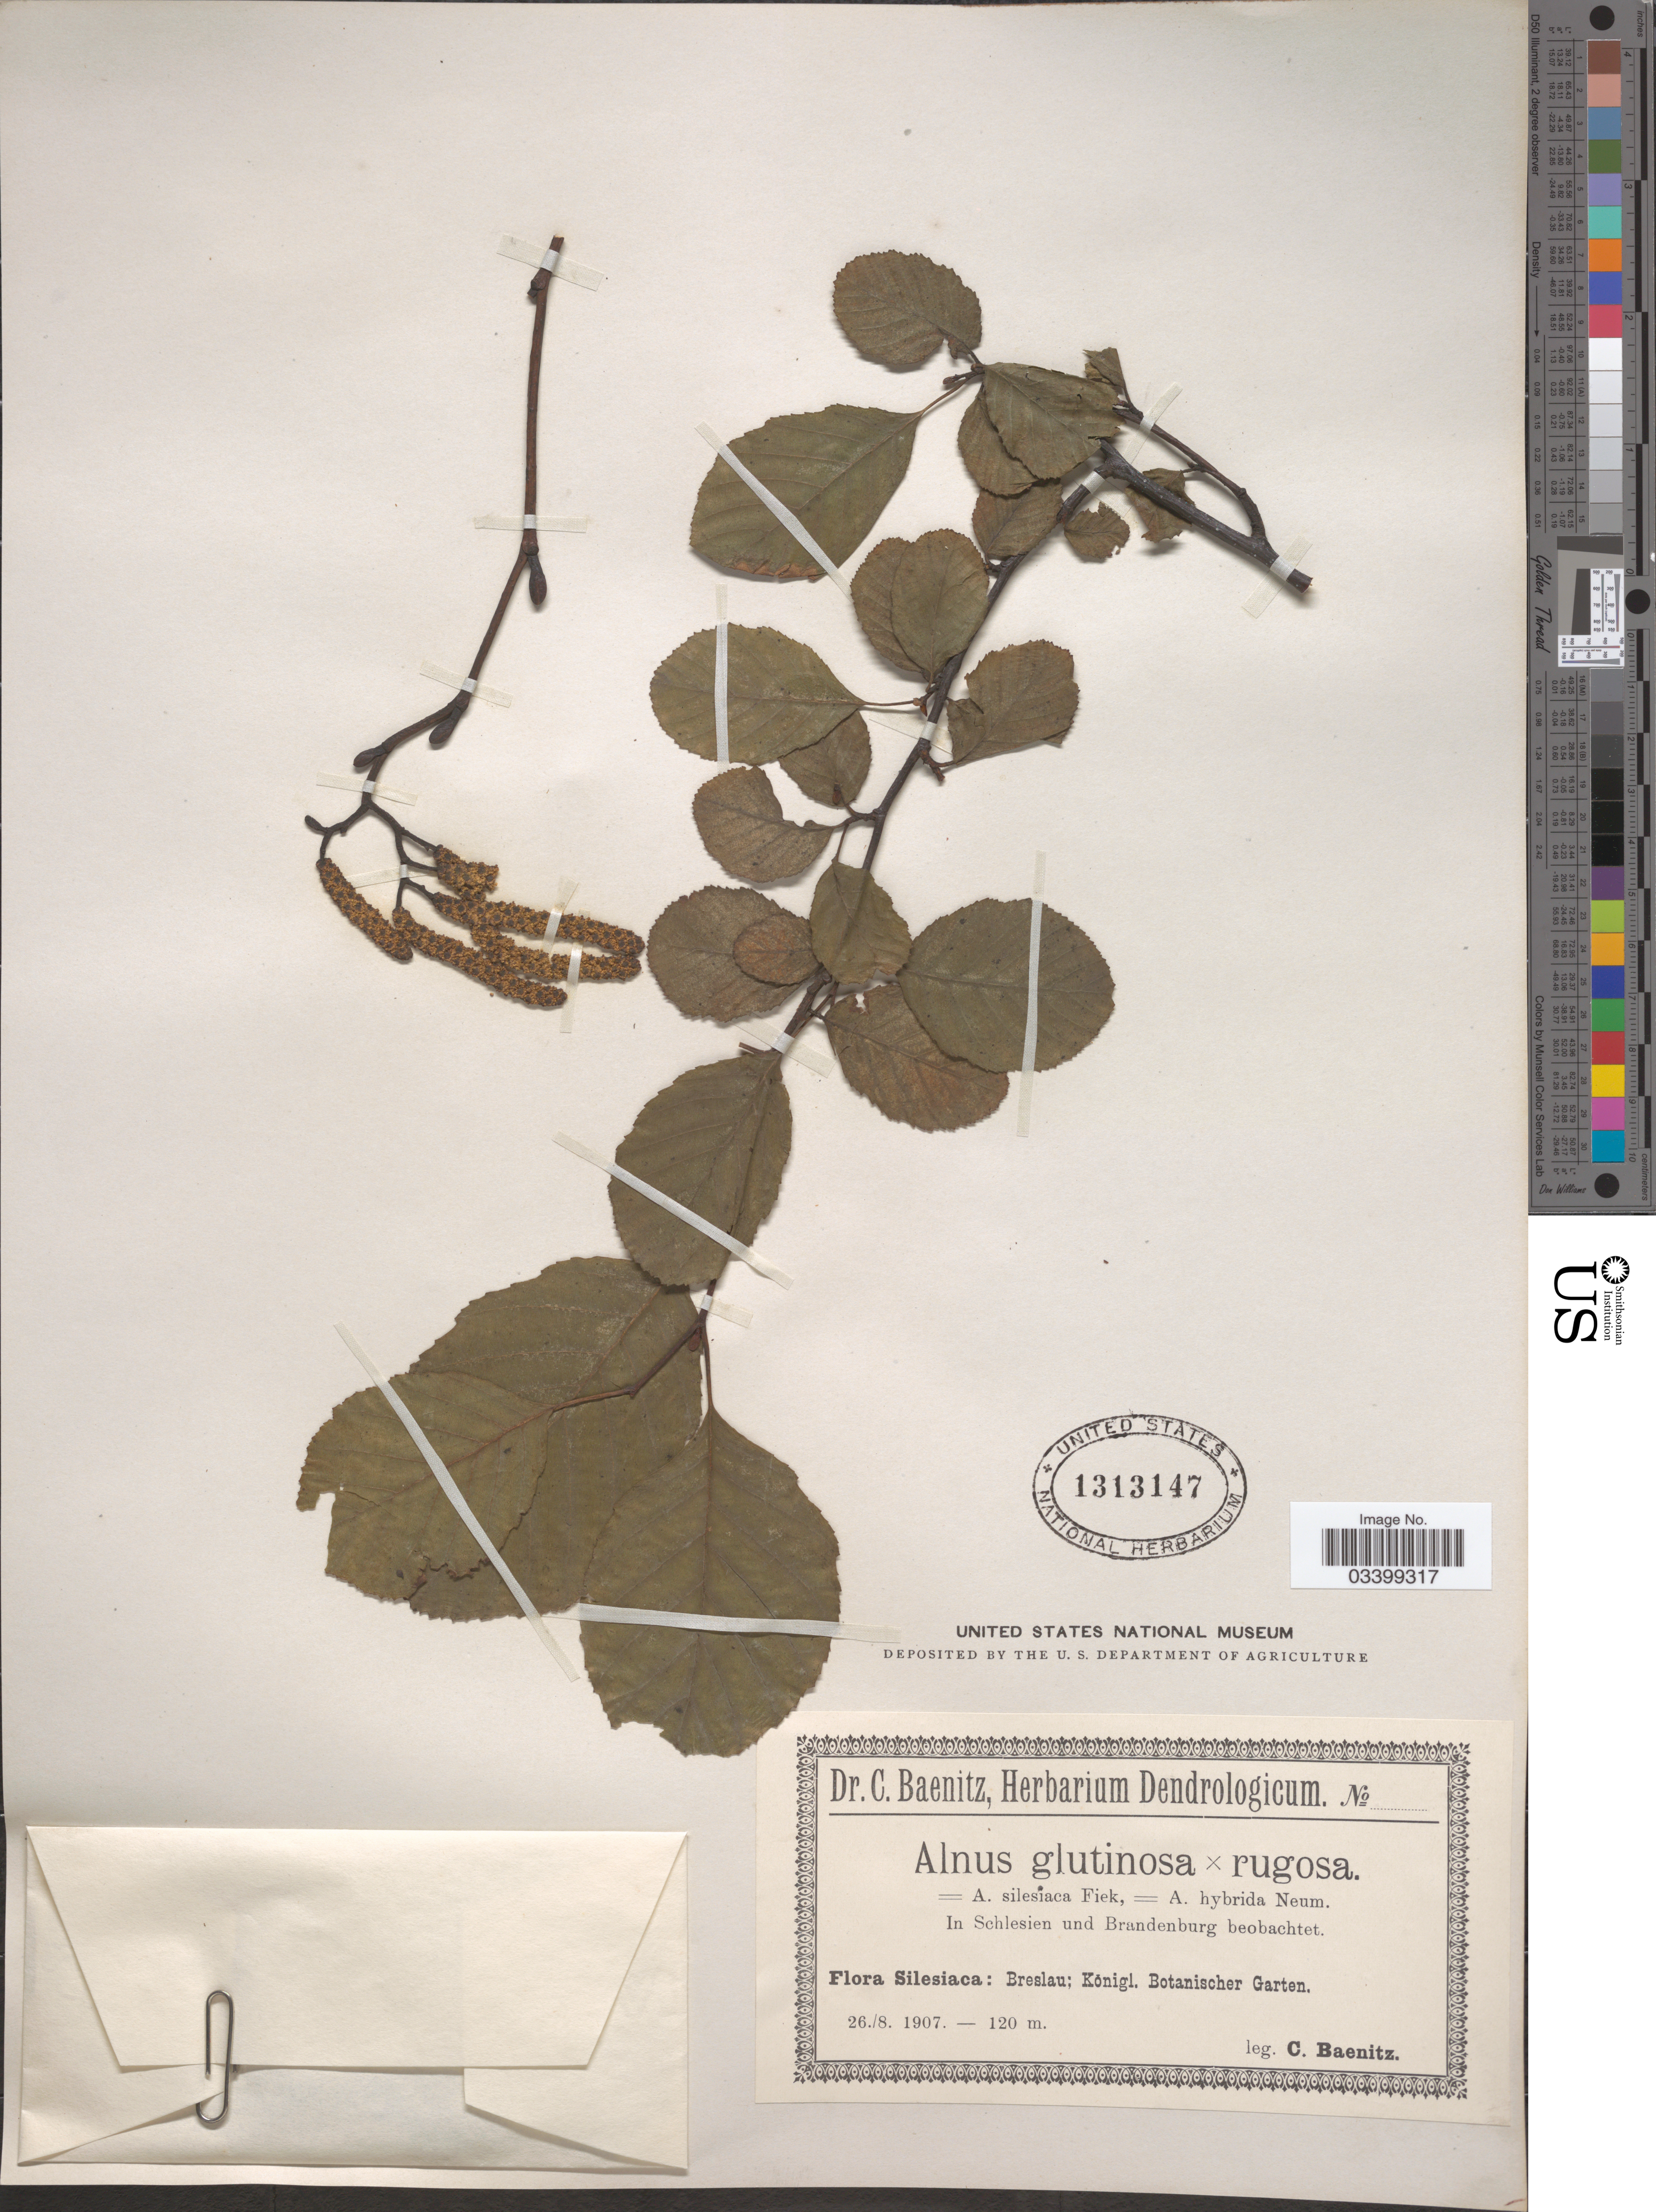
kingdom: Plantae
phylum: Tracheophyta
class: Magnoliopsida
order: Fagales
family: Betulaceae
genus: Alnus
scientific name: Alnus glutinosa x A. rugosa (Du Roi) Spreng.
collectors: C. G. Baenitz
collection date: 1907-08-26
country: Poland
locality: Silesiaca: Breslau, Königl. Botanischer Garten.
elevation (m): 120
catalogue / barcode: US 1313147